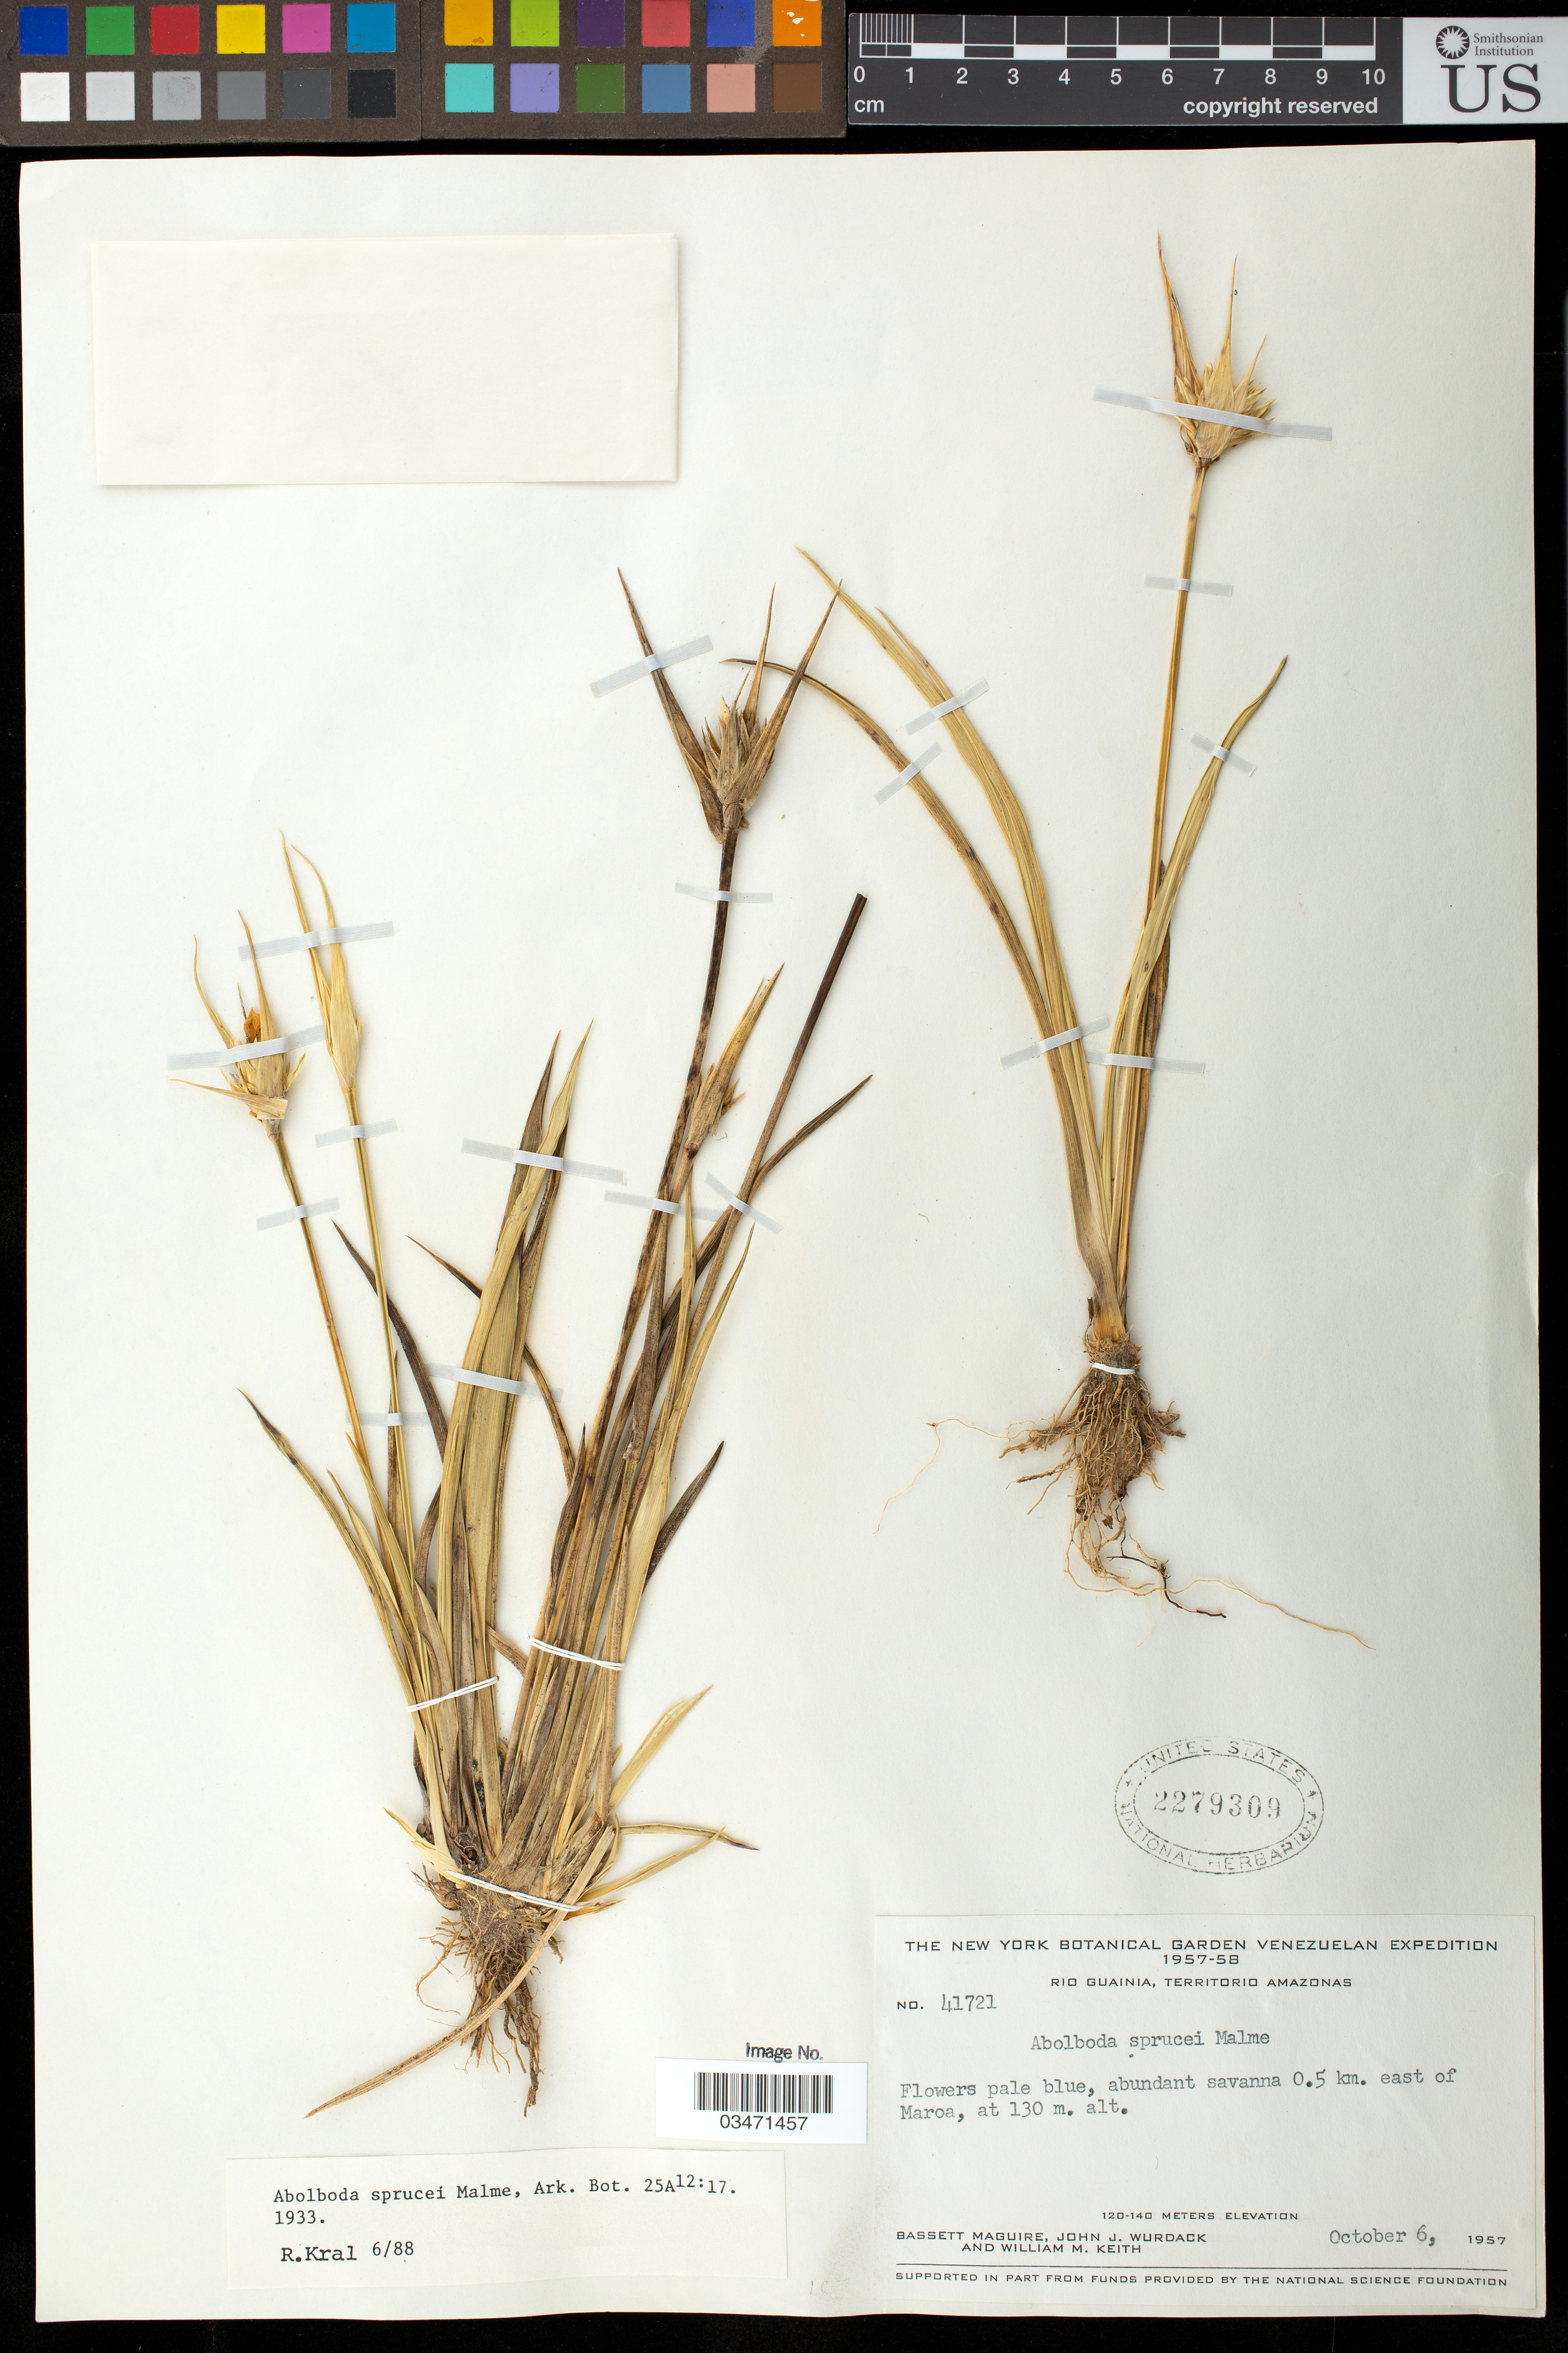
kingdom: Plantae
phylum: Tracheophyta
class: Liliopsida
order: Poales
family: Xyridaceae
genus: Abolboda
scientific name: Abolboda sprucei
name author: Malme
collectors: B. Maguire, J. J. Wurdack & W. Keith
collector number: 41721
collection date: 1957-10-06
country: Venezuela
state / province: Amazonas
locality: Río Guainía, 0.5 km E of Maroa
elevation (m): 130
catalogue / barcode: US 2279309